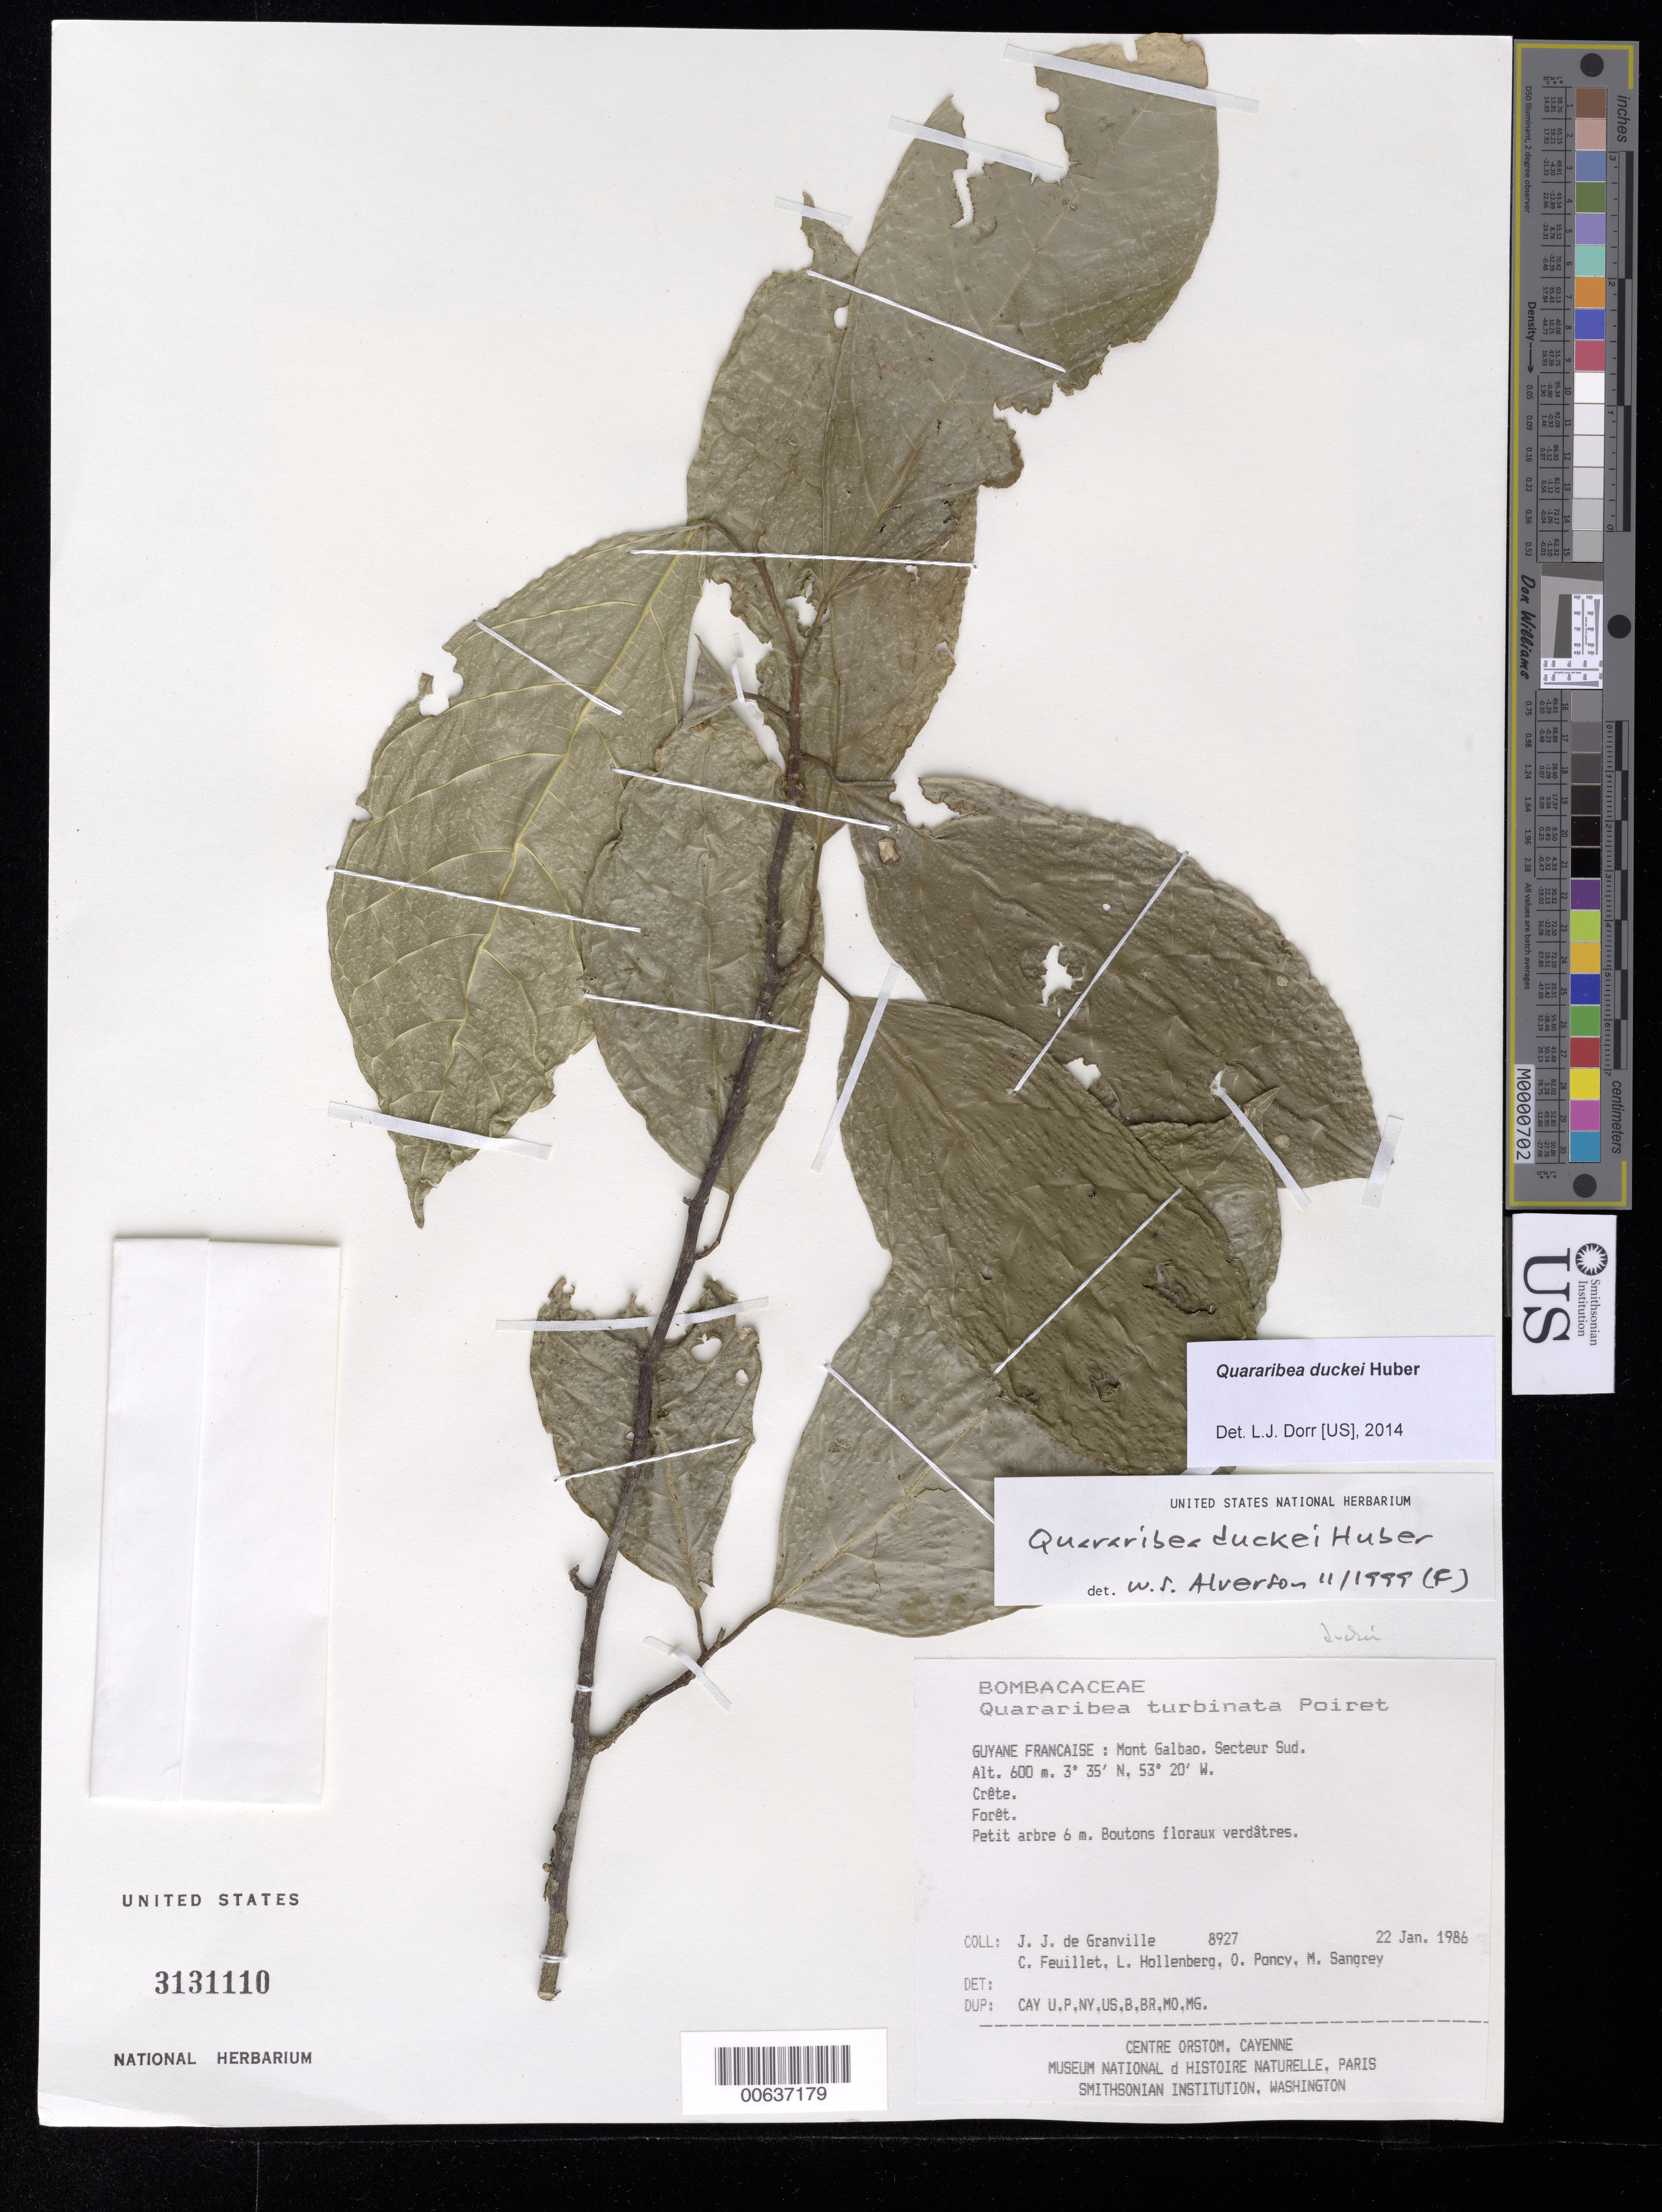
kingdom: Plantae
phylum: Tracheophyta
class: Magnoliopsida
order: Malvales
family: Malvaceae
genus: Quararibea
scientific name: Quararibea duckei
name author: Huber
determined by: Alverson, W. S.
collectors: J.-J. de Granville, C. Feuillet, L. Hollenberg, O. Poncy & M. S. Sangrey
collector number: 8927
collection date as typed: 22-Jan-86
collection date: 1986-01-22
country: French Guiana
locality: Mont Galbao. Secteur Sud. Crête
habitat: Forêt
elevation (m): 600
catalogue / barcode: US 3131110